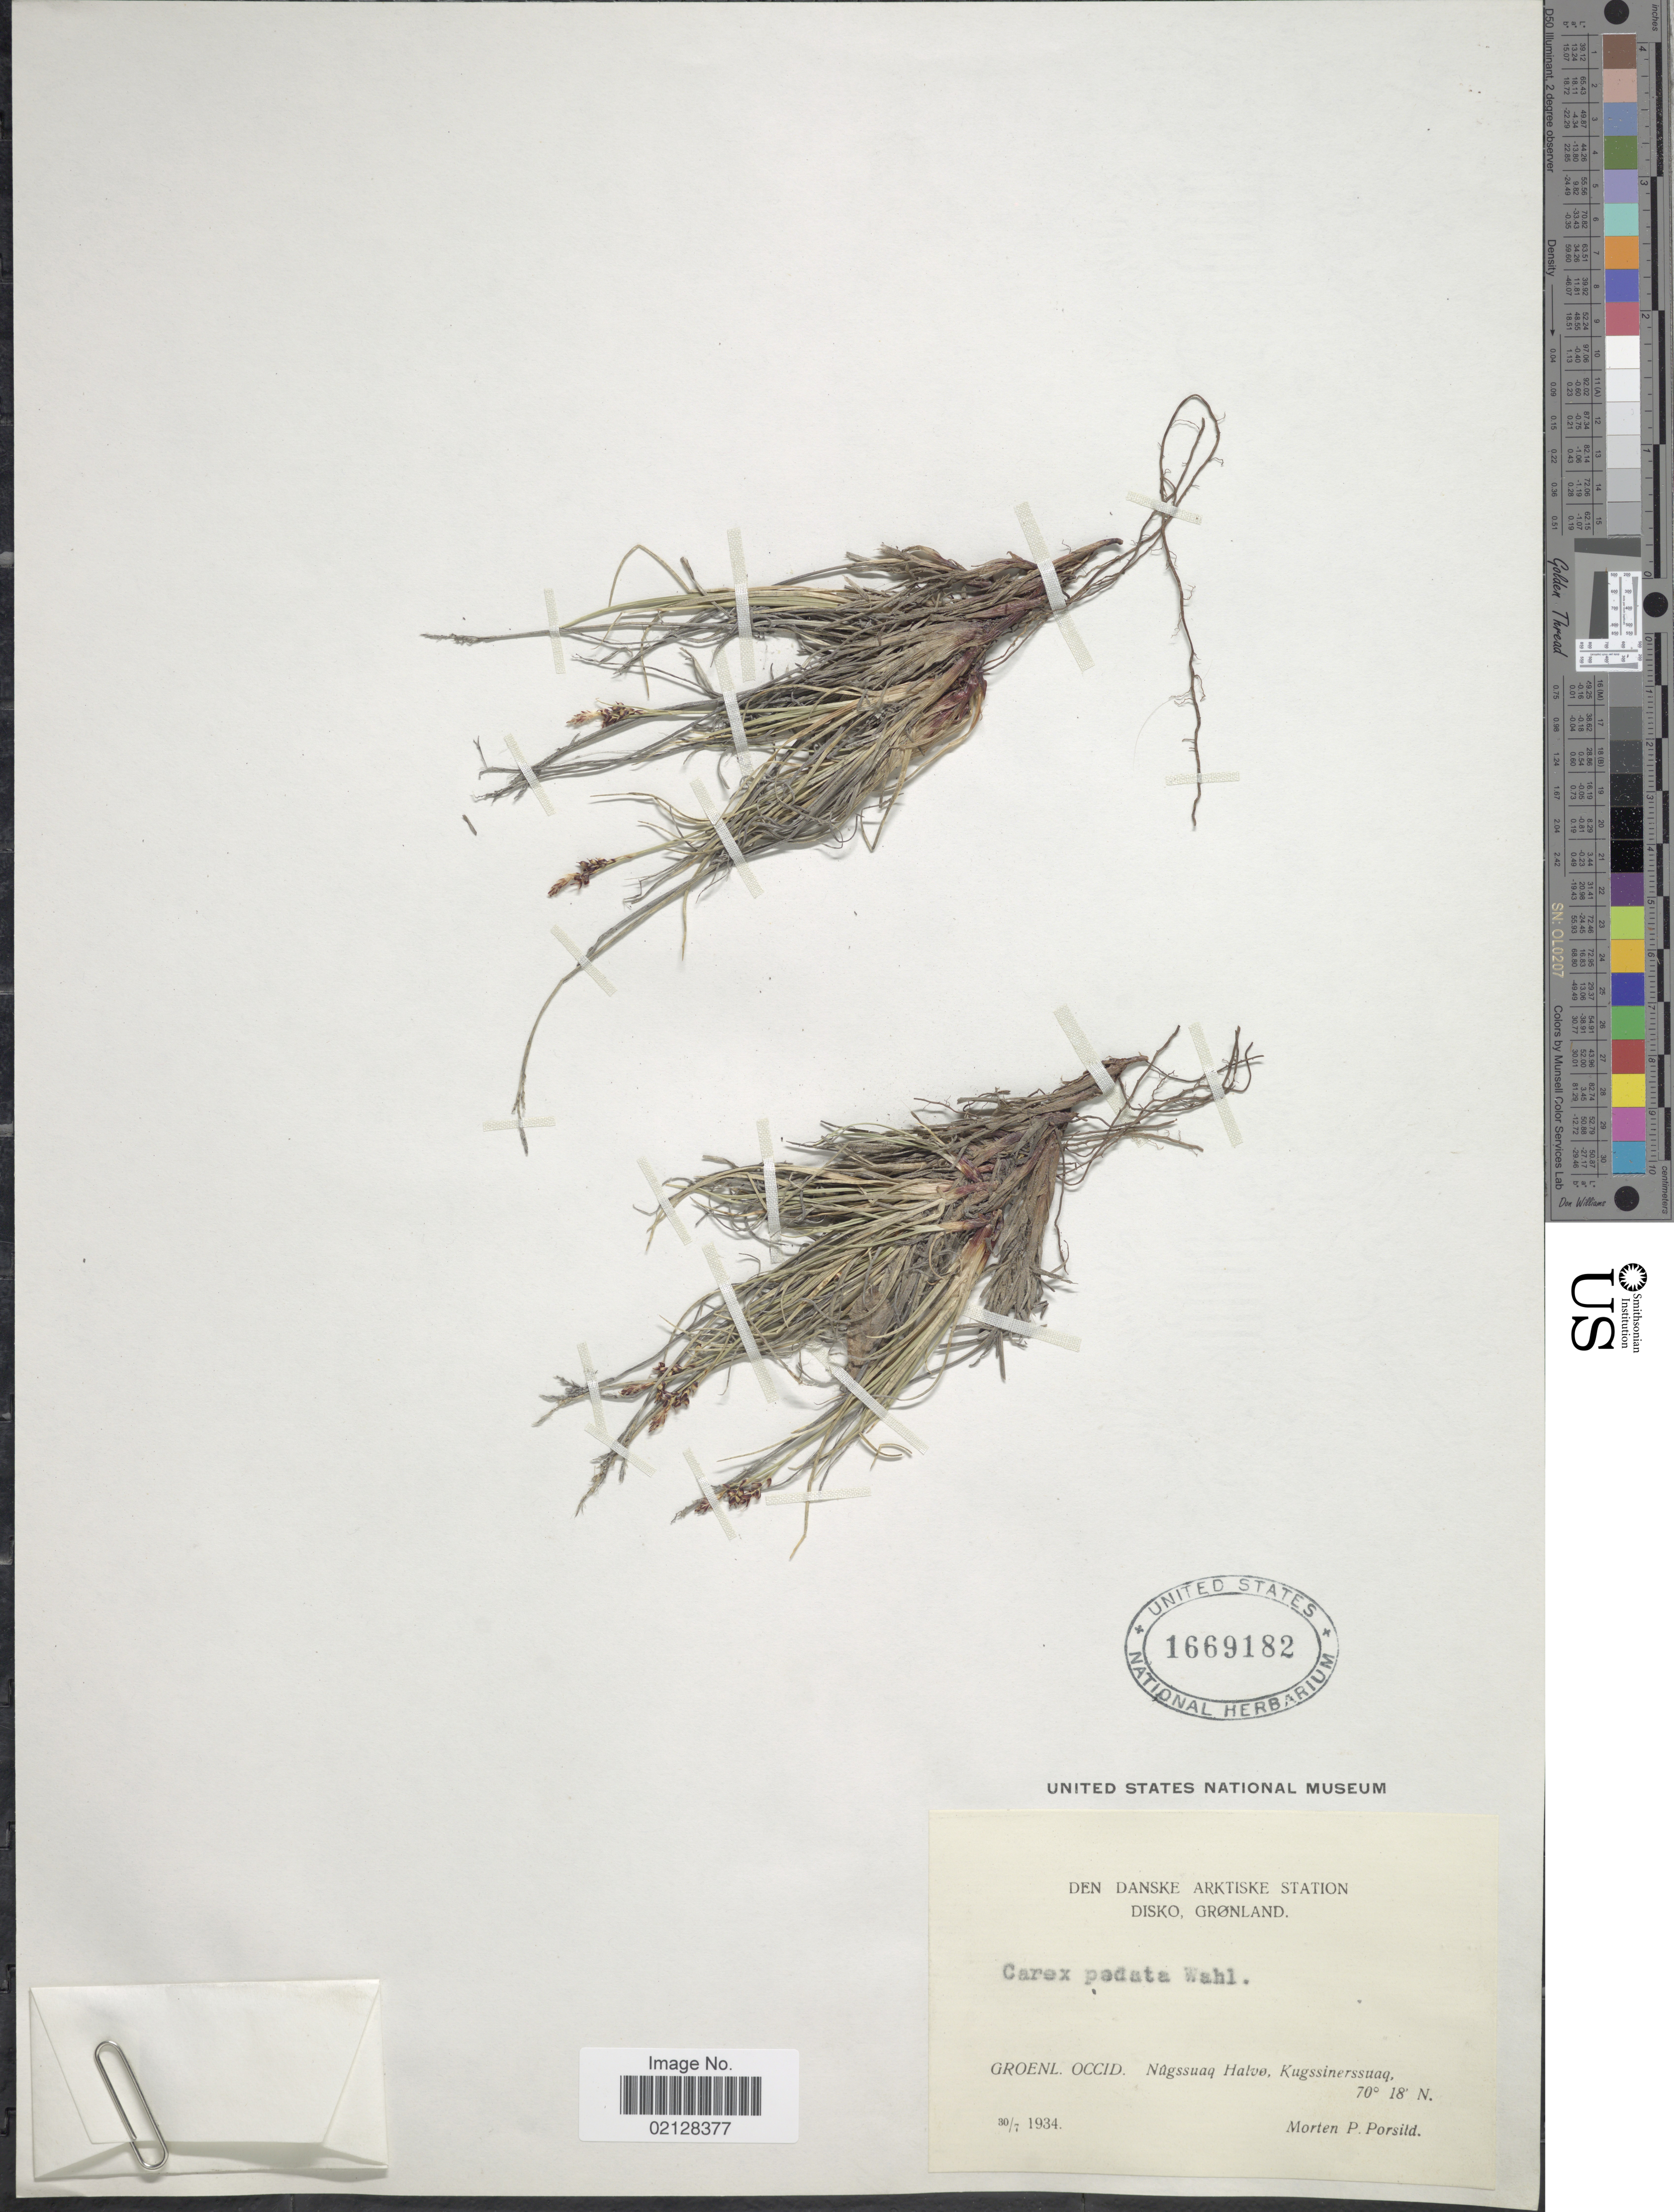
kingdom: Plantae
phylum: Tracheophyta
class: Liliopsida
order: Poales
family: Cyperaceae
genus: Carex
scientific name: Carex glacialis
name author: Mack.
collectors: M. P. Porsild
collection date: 1934-07-30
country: Greenland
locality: Den Danske Arktiske Station Disko, Grønland, Groenl. Occ. Nugssuaq Halvo, Kugssinerssuaq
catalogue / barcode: US 1669182